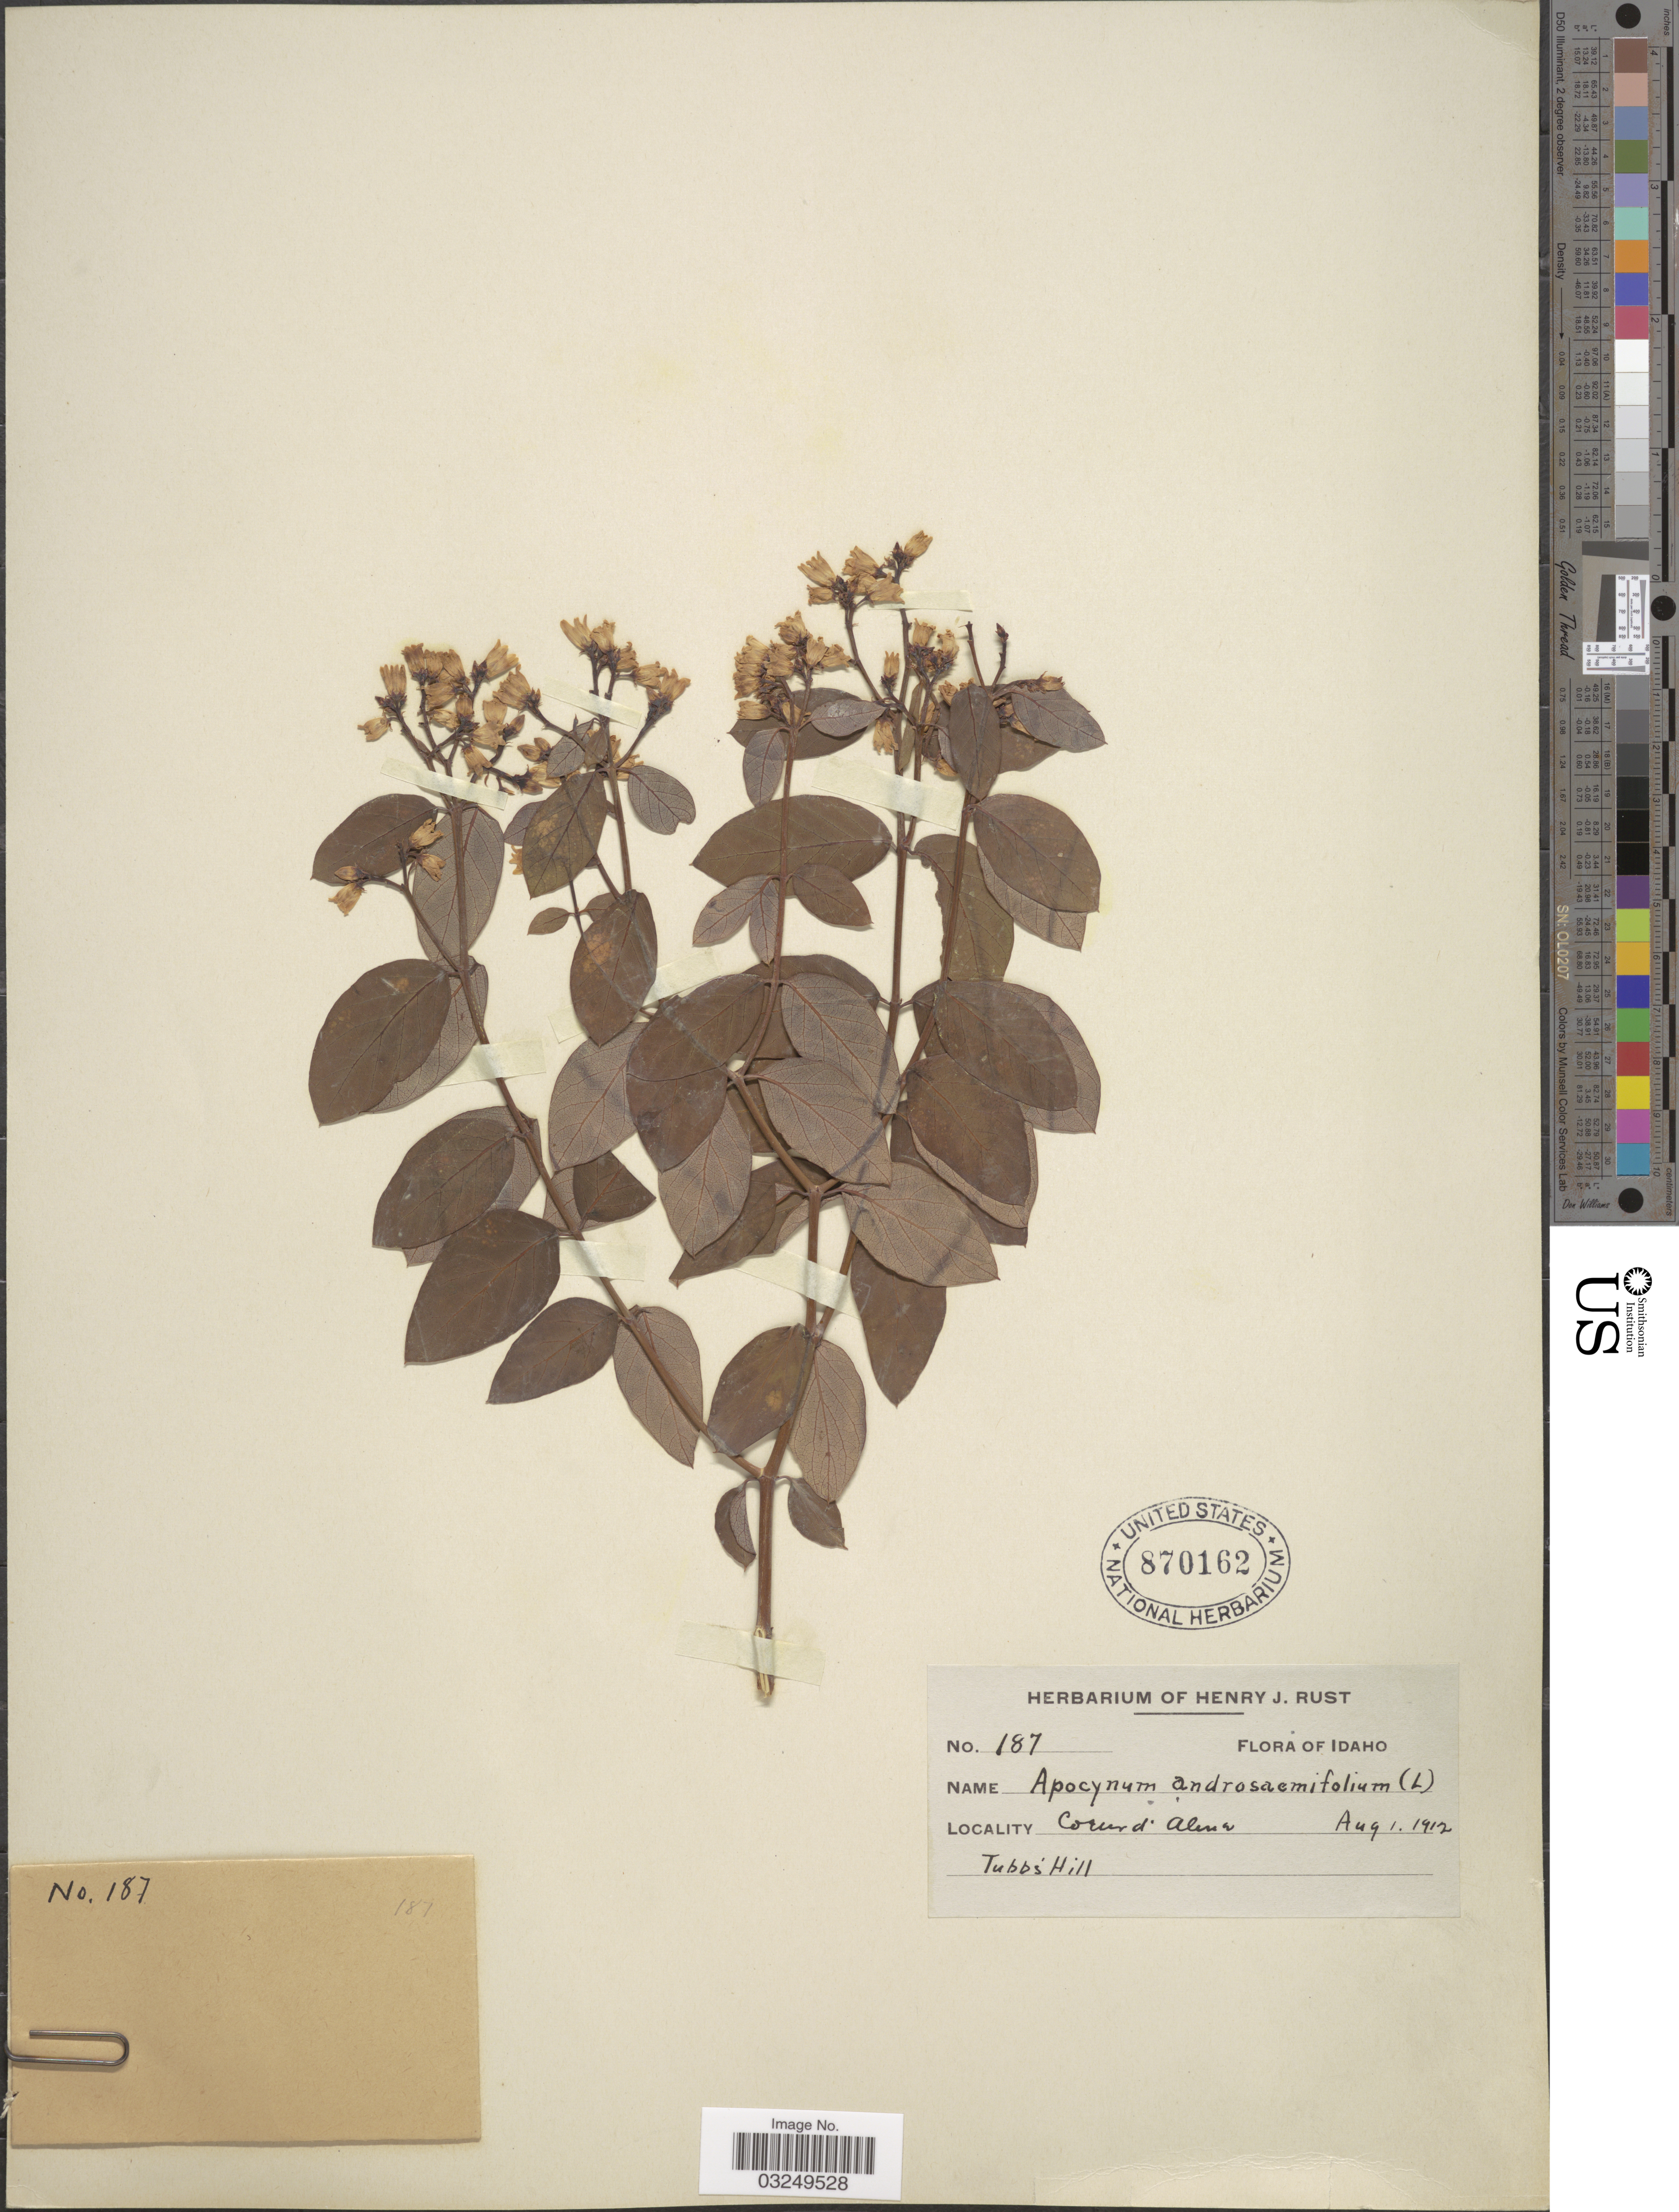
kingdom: Plantae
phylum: Tracheophyta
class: Magnoliopsida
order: Gentianales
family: Apocynaceae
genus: Apocynum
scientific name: Apocynum androsaemifolium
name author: L.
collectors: ex herb. Henry J. Rust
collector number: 187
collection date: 1912-08-01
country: United States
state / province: Idaho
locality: Cœur d'Alene. Tubb's Hill.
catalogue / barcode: US 870162